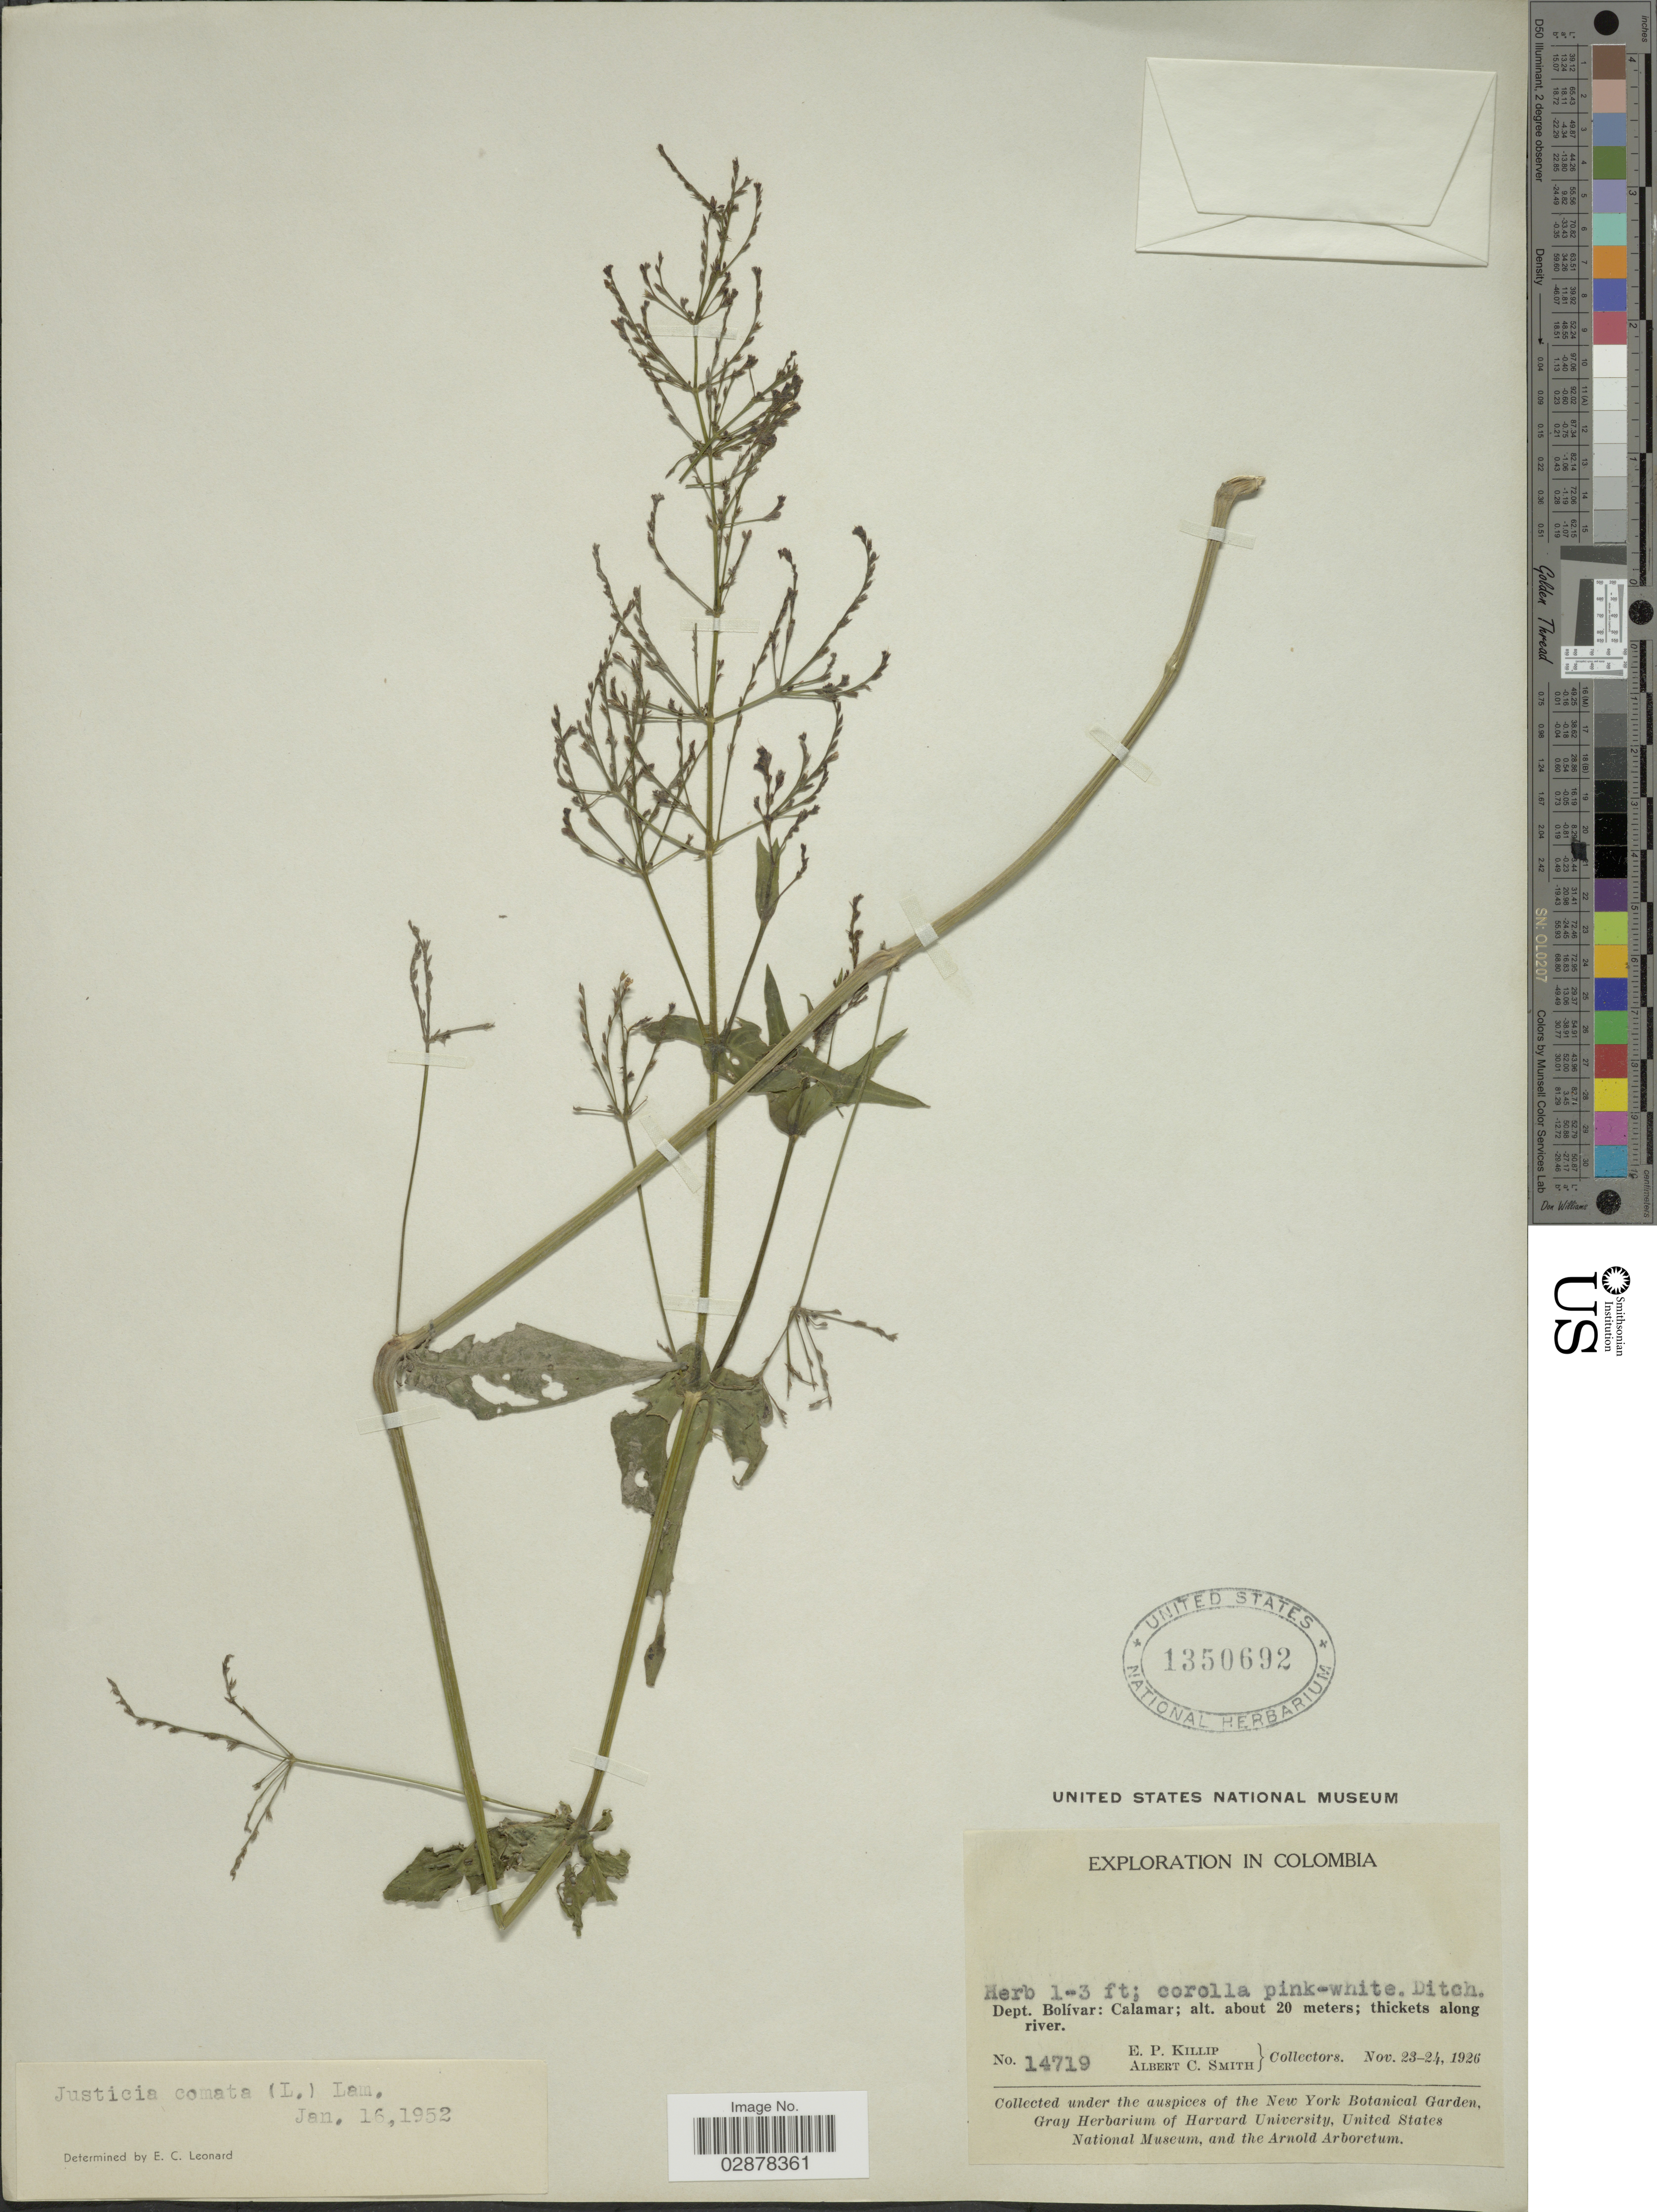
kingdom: Plantae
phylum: Tracheophyta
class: Magnoliopsida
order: Lamiales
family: Acanthaceae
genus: Justicia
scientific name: Justicia comata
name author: (L.) Lam.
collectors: E. P. Killip & A. C. Smith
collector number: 14719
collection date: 1926-11-23/1926-11-24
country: Colombia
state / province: Bolívar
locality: Dept. Bolívar: Calamar; thickets along river.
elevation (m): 20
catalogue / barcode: US 1350692